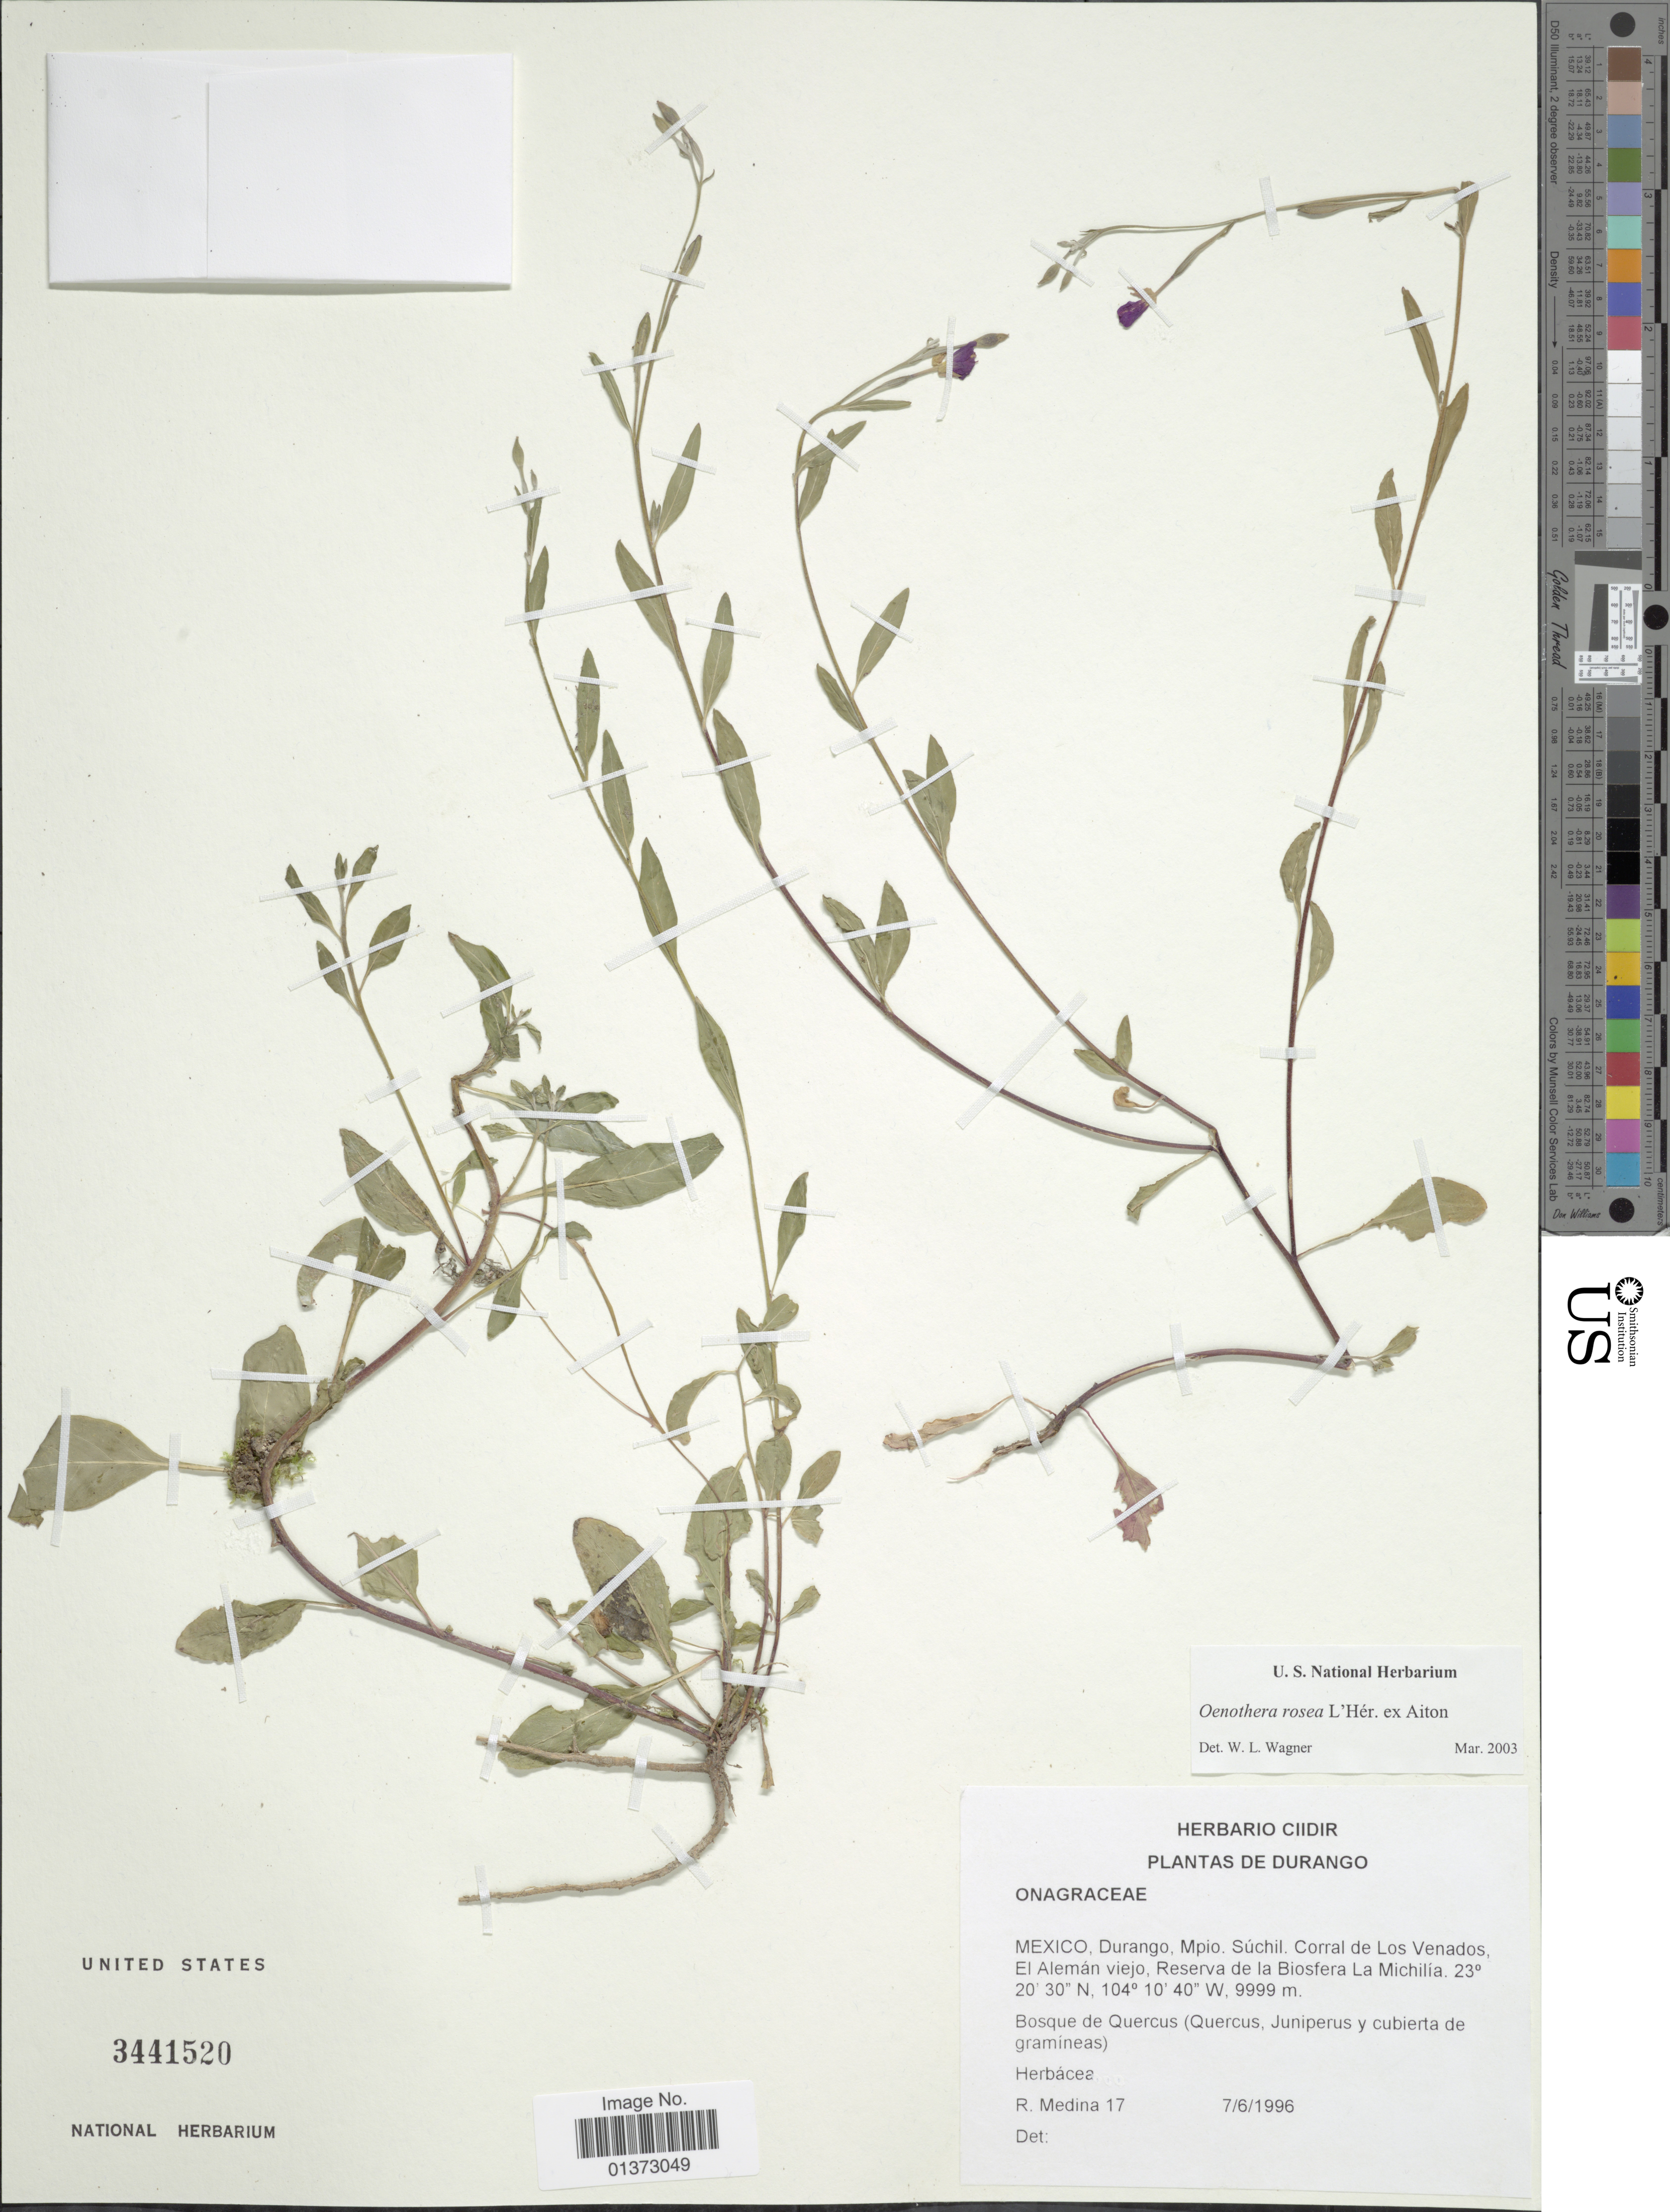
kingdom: Plantae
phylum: Tracheophyta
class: Magnoliopsida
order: Myrtales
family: Onagraceae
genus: Oenothera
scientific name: Oenothera rosea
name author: L'Hér. ex Aiton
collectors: R. Medina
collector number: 17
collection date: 1996-06-07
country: Mexico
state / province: Durango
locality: Mpio. Súchil, Corral de Los Venados, El Alemán viejo, Reserva de la Biosfera La Michilia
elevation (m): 9999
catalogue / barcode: US 3441520